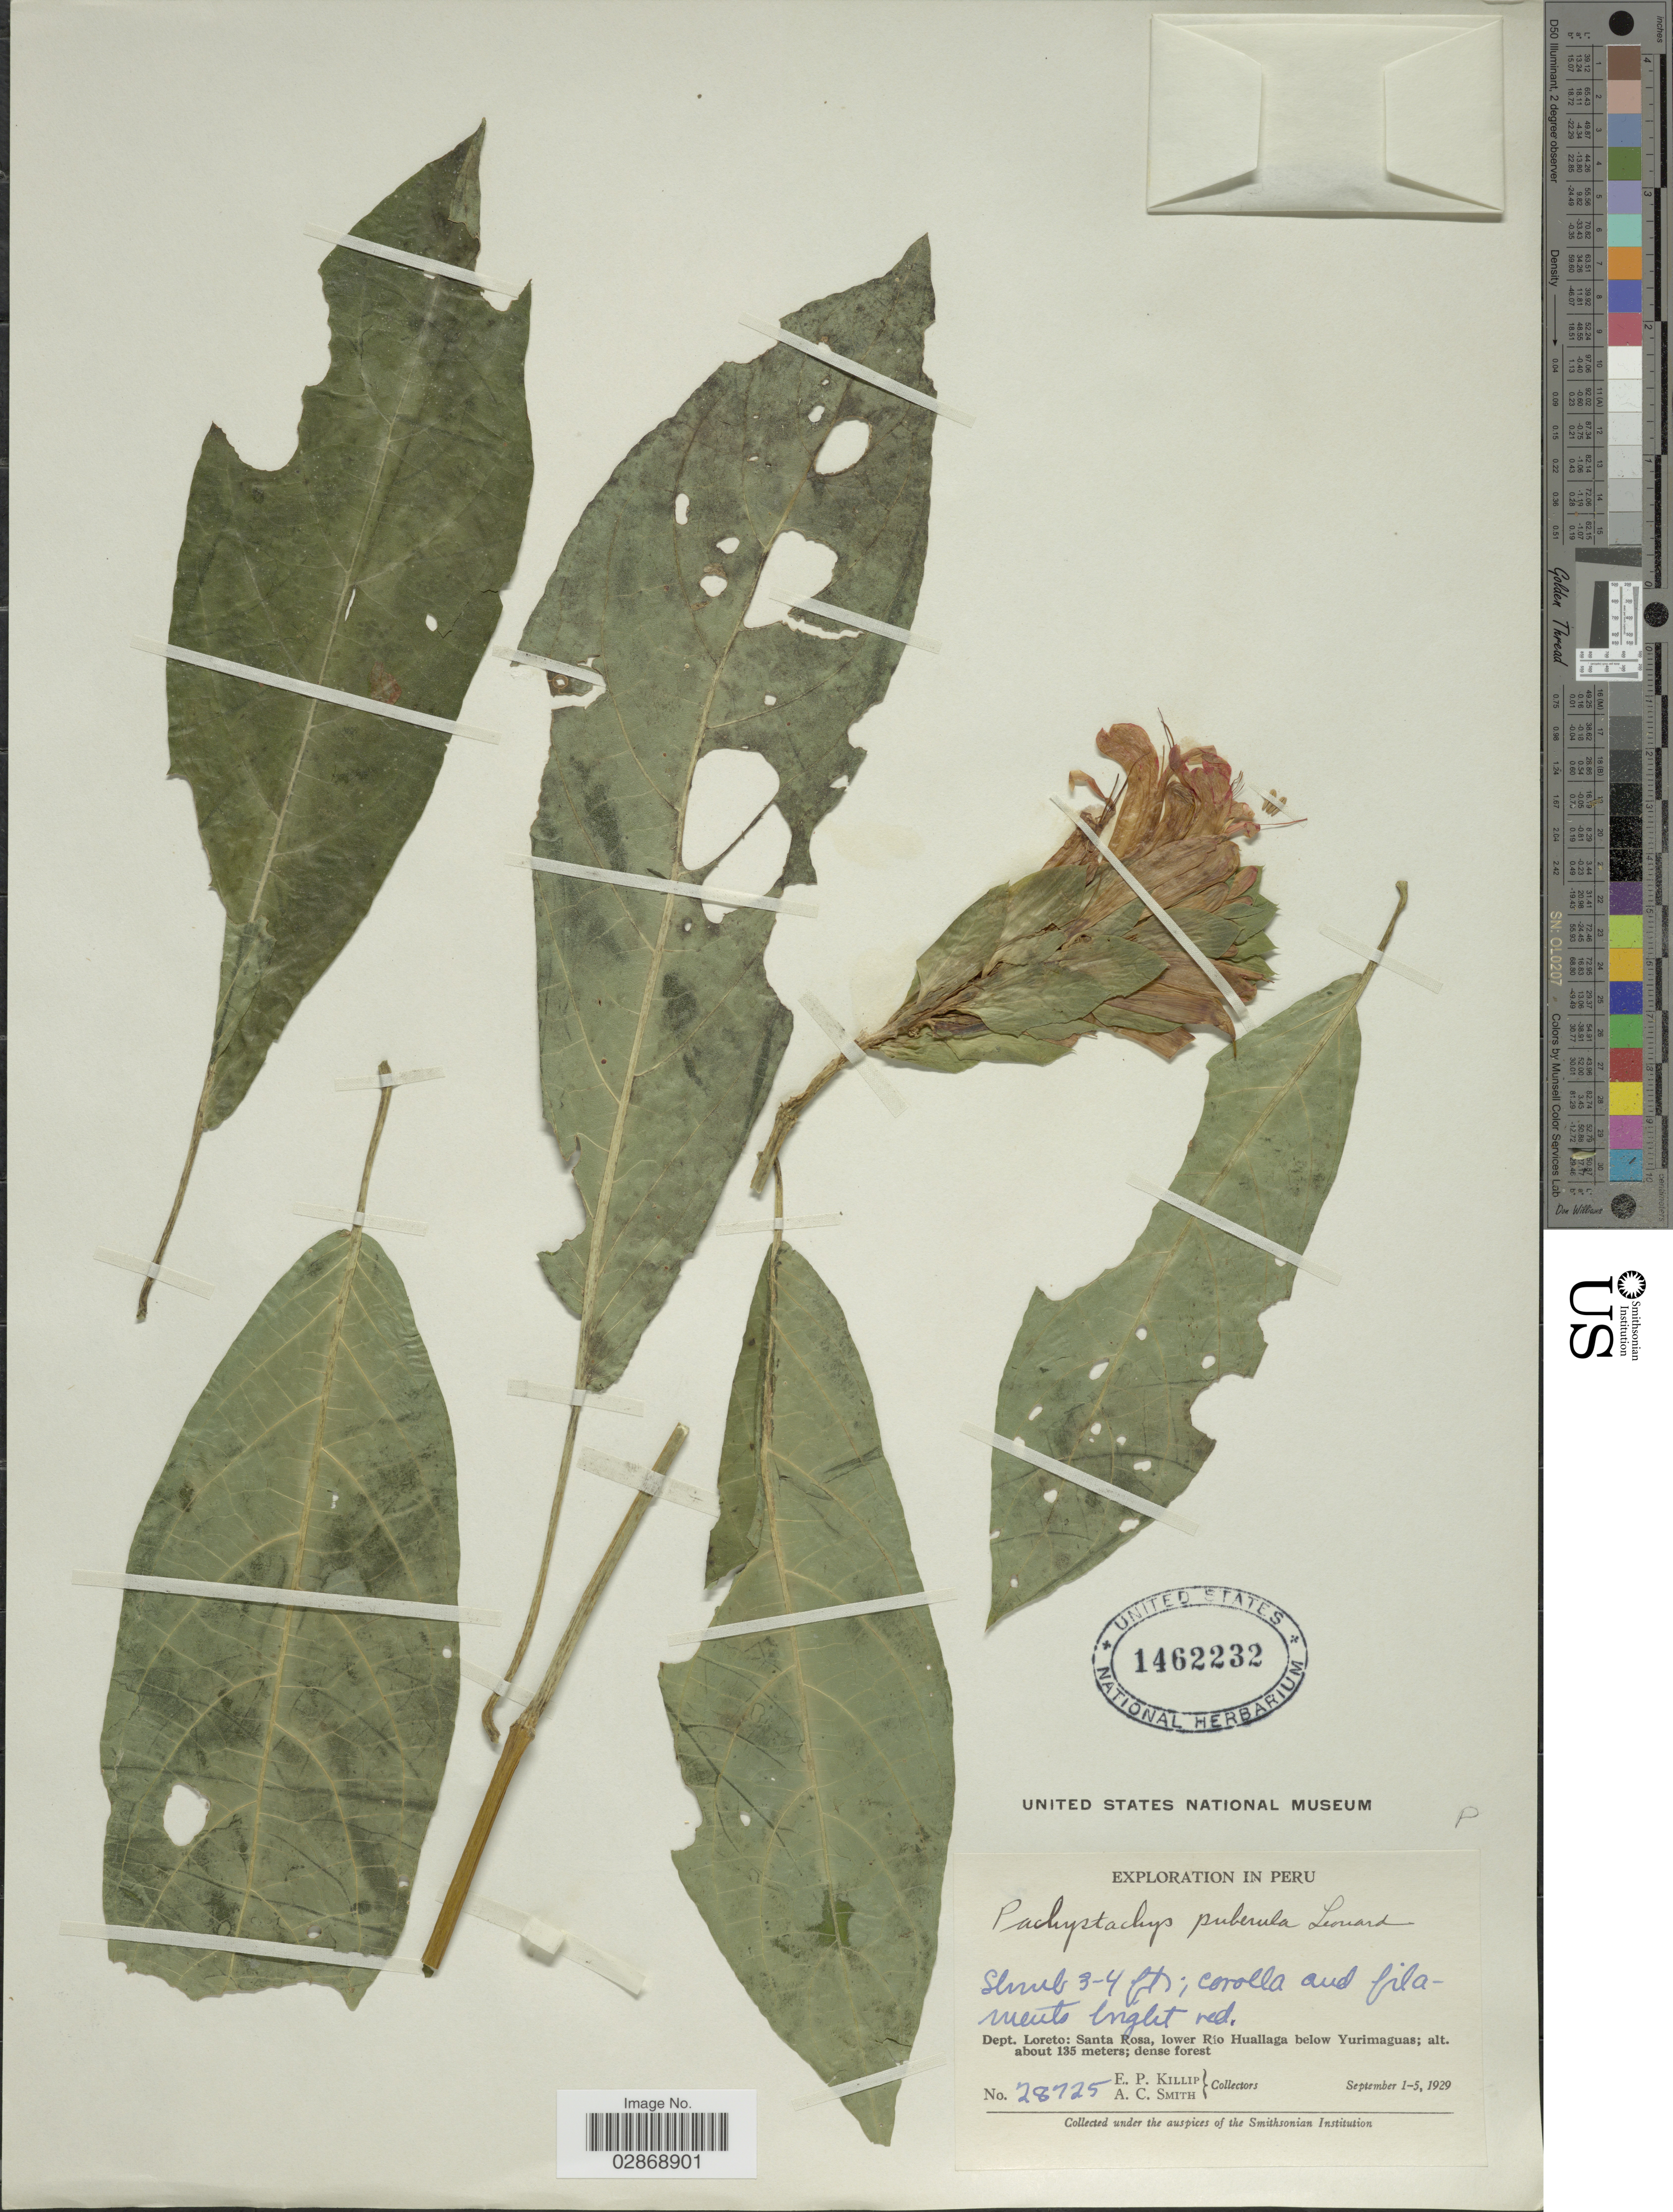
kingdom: Plantae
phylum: Tracheophyta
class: Magnoliopsida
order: Lamiales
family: Acanthaceae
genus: Pachystachys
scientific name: Pachystachys longibracteata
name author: Wassh.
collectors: E. P. Killip & A. C. Smith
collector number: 28725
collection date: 1929-09-01/1929-09-05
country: Peru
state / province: Loreto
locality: Dept. Loreto: Santa Rosa, lower Río Huallaga below Yurimaguas.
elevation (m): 135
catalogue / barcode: US 1462232